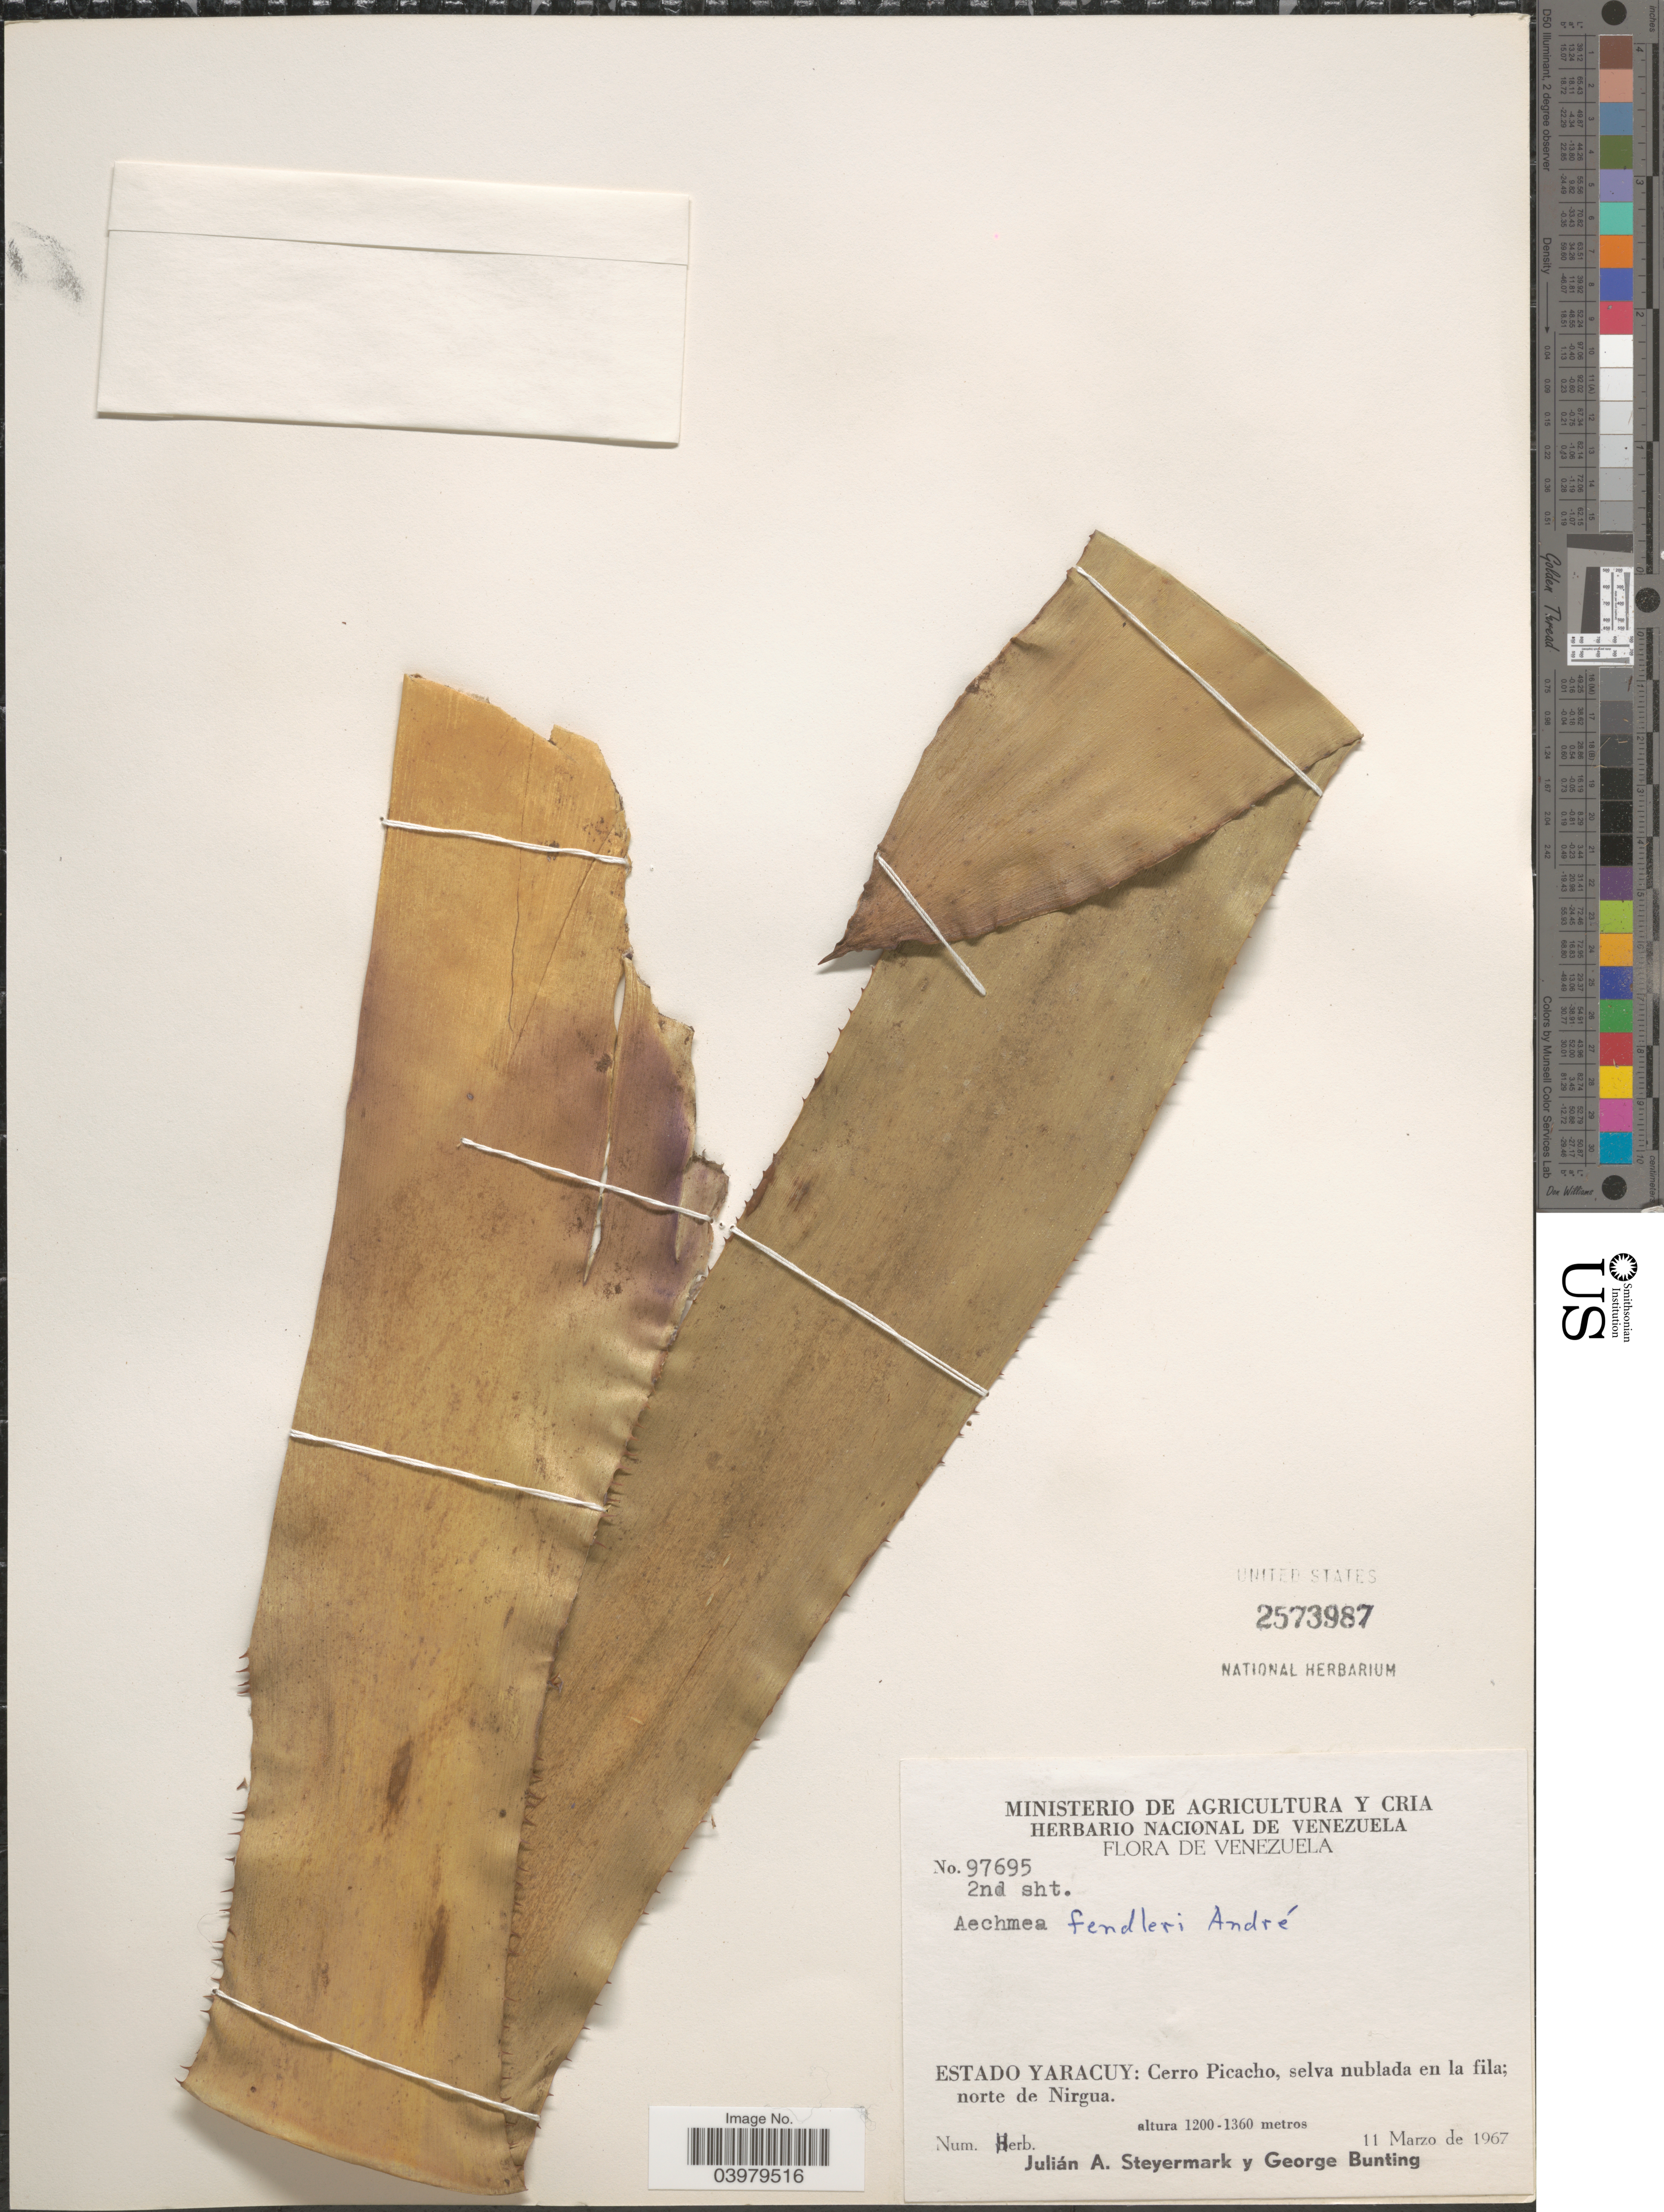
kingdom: Plantae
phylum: Tracheophyta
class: Liliopsida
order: Poales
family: Bromeliaceae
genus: Aechmea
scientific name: Aechmea fendleri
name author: André ex Mez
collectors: J. Steyermark & G. S. Bunting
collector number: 97695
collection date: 1967-03-11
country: Venezuela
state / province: Yaracuy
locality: Cerro Picacho, selva nublada en la fila; norte de Nirgua.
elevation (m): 1200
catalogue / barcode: US 2573987